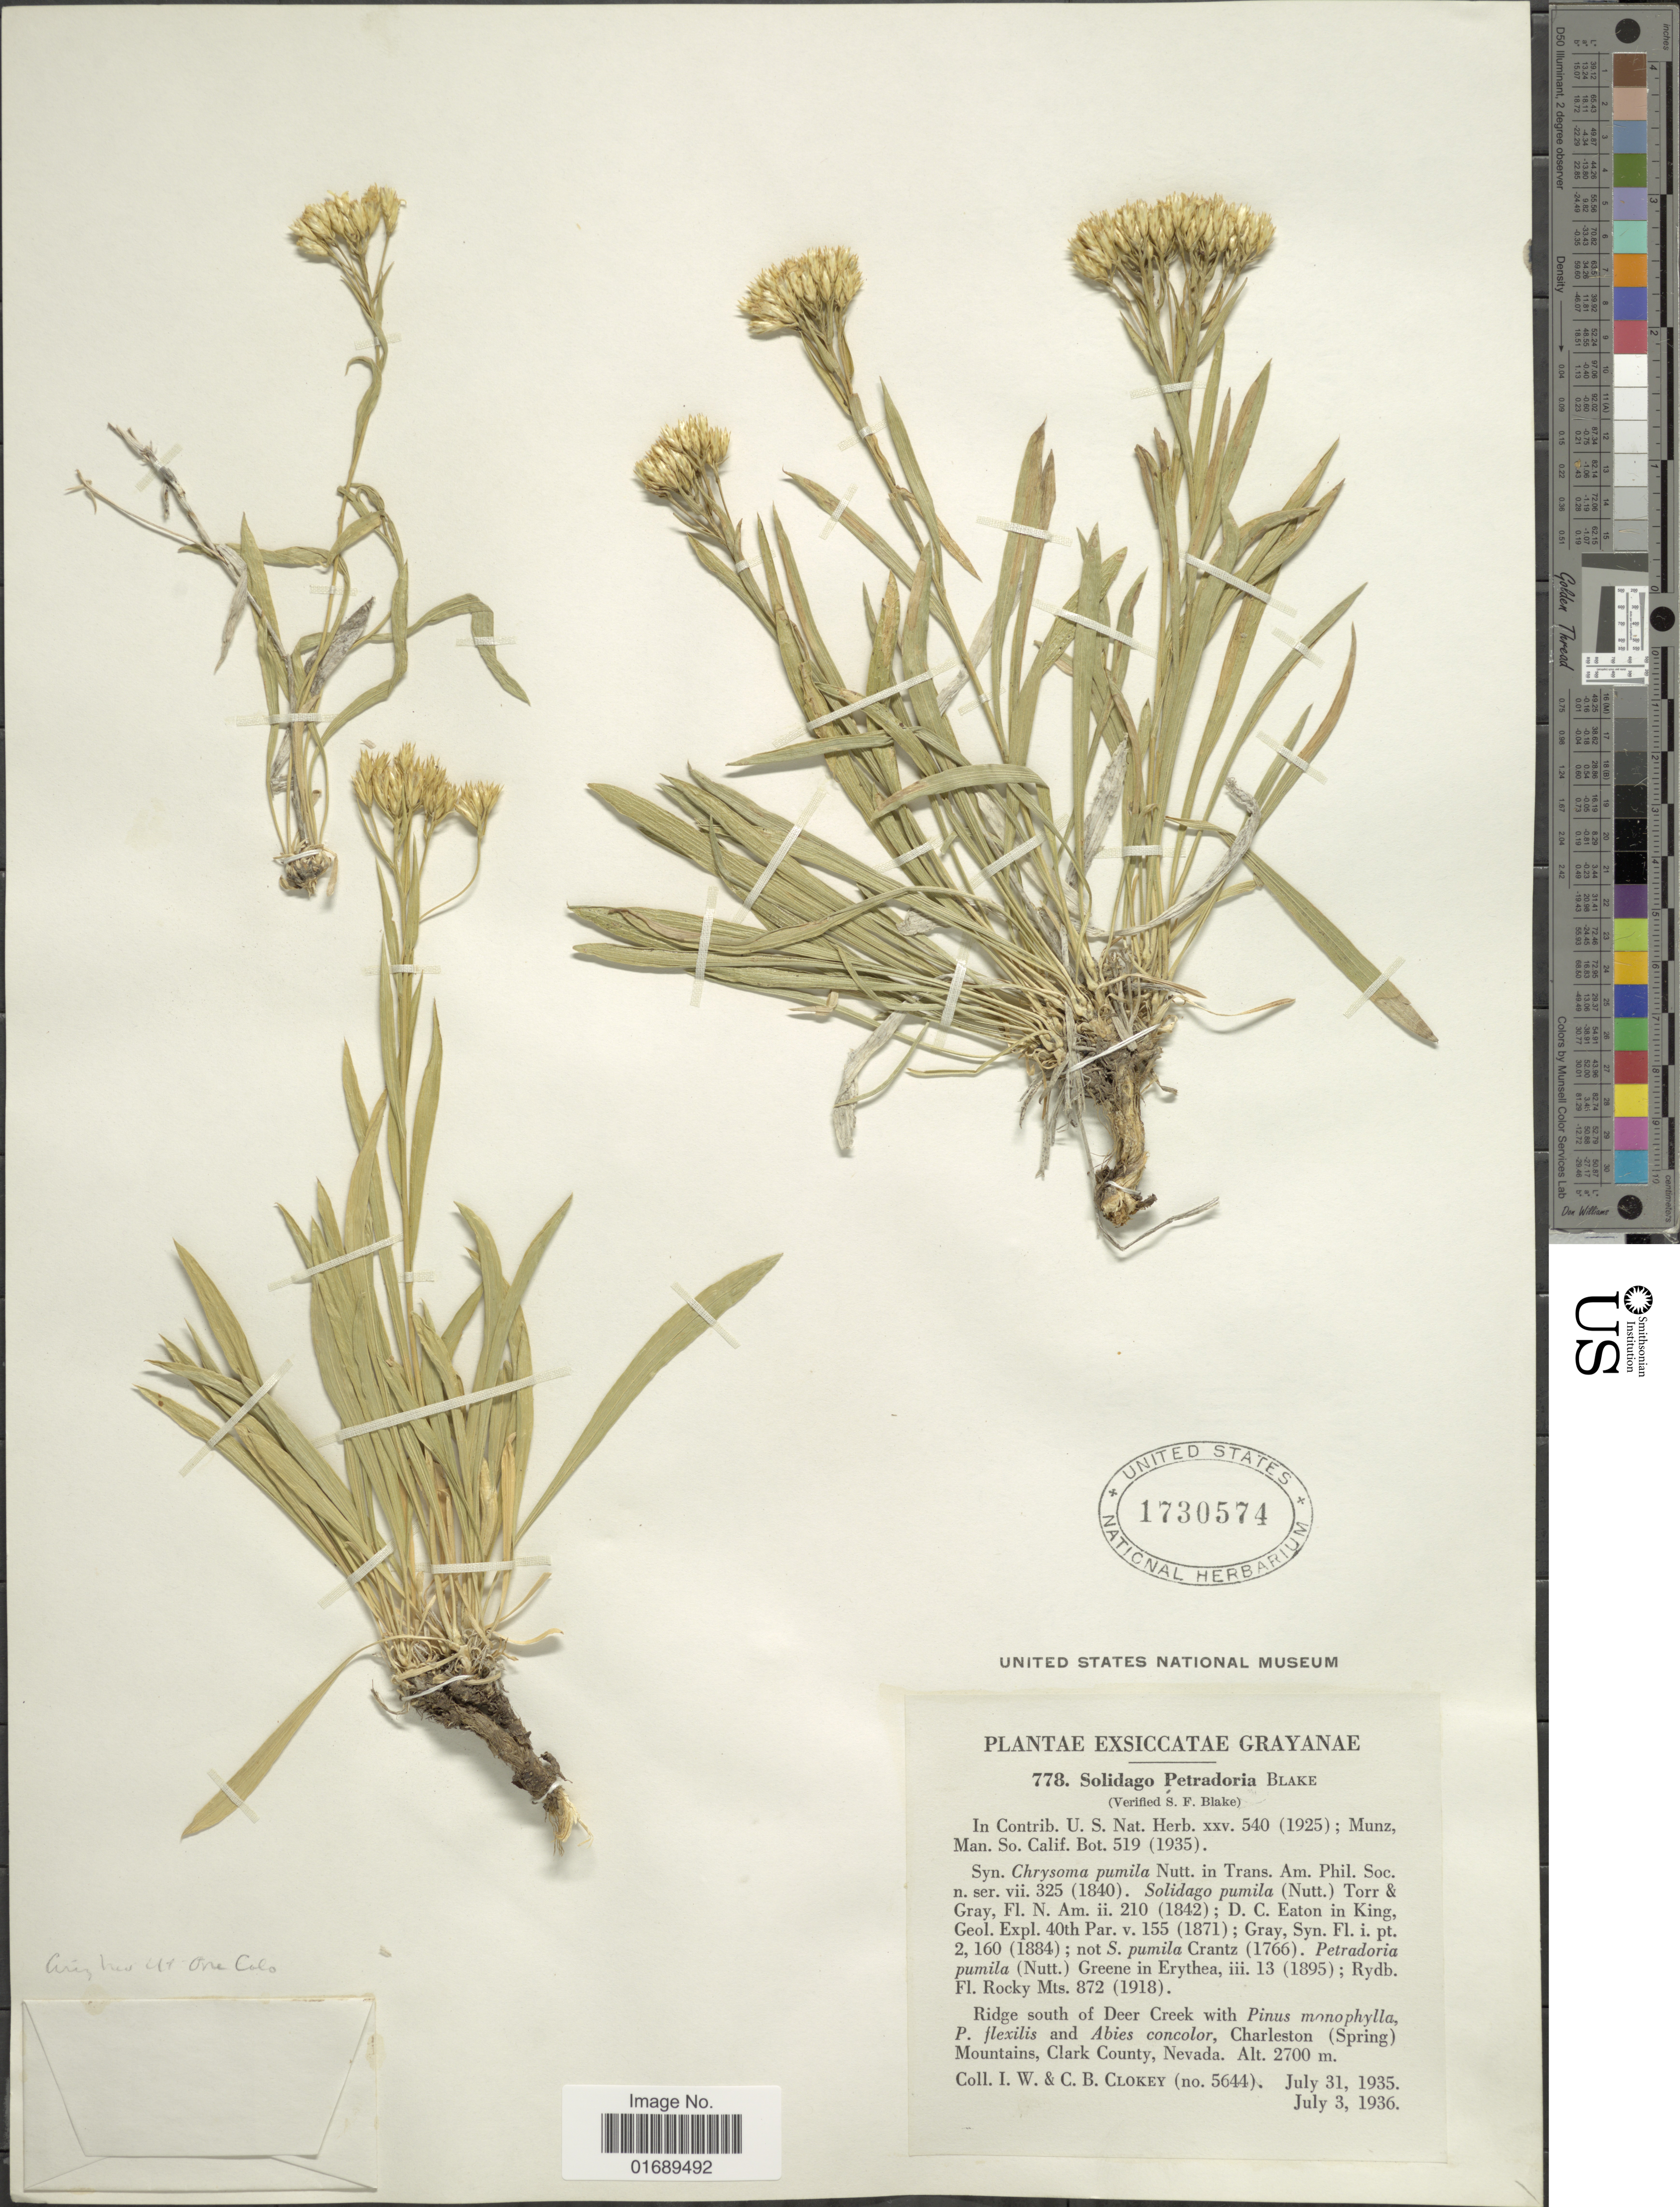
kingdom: Plantae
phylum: Tracheophyta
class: Magnoliopsida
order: Asterales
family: Asteraceae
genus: Solidago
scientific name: Solidago petradoria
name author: S.F. Blake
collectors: I. W. Clokey & C. Clokey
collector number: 5644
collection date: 1935-07-03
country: United States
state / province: Nevada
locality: Ridge south of Deer Creek, Charleston (Spring) Mountains, Clark County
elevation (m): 2700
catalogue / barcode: US 1730574